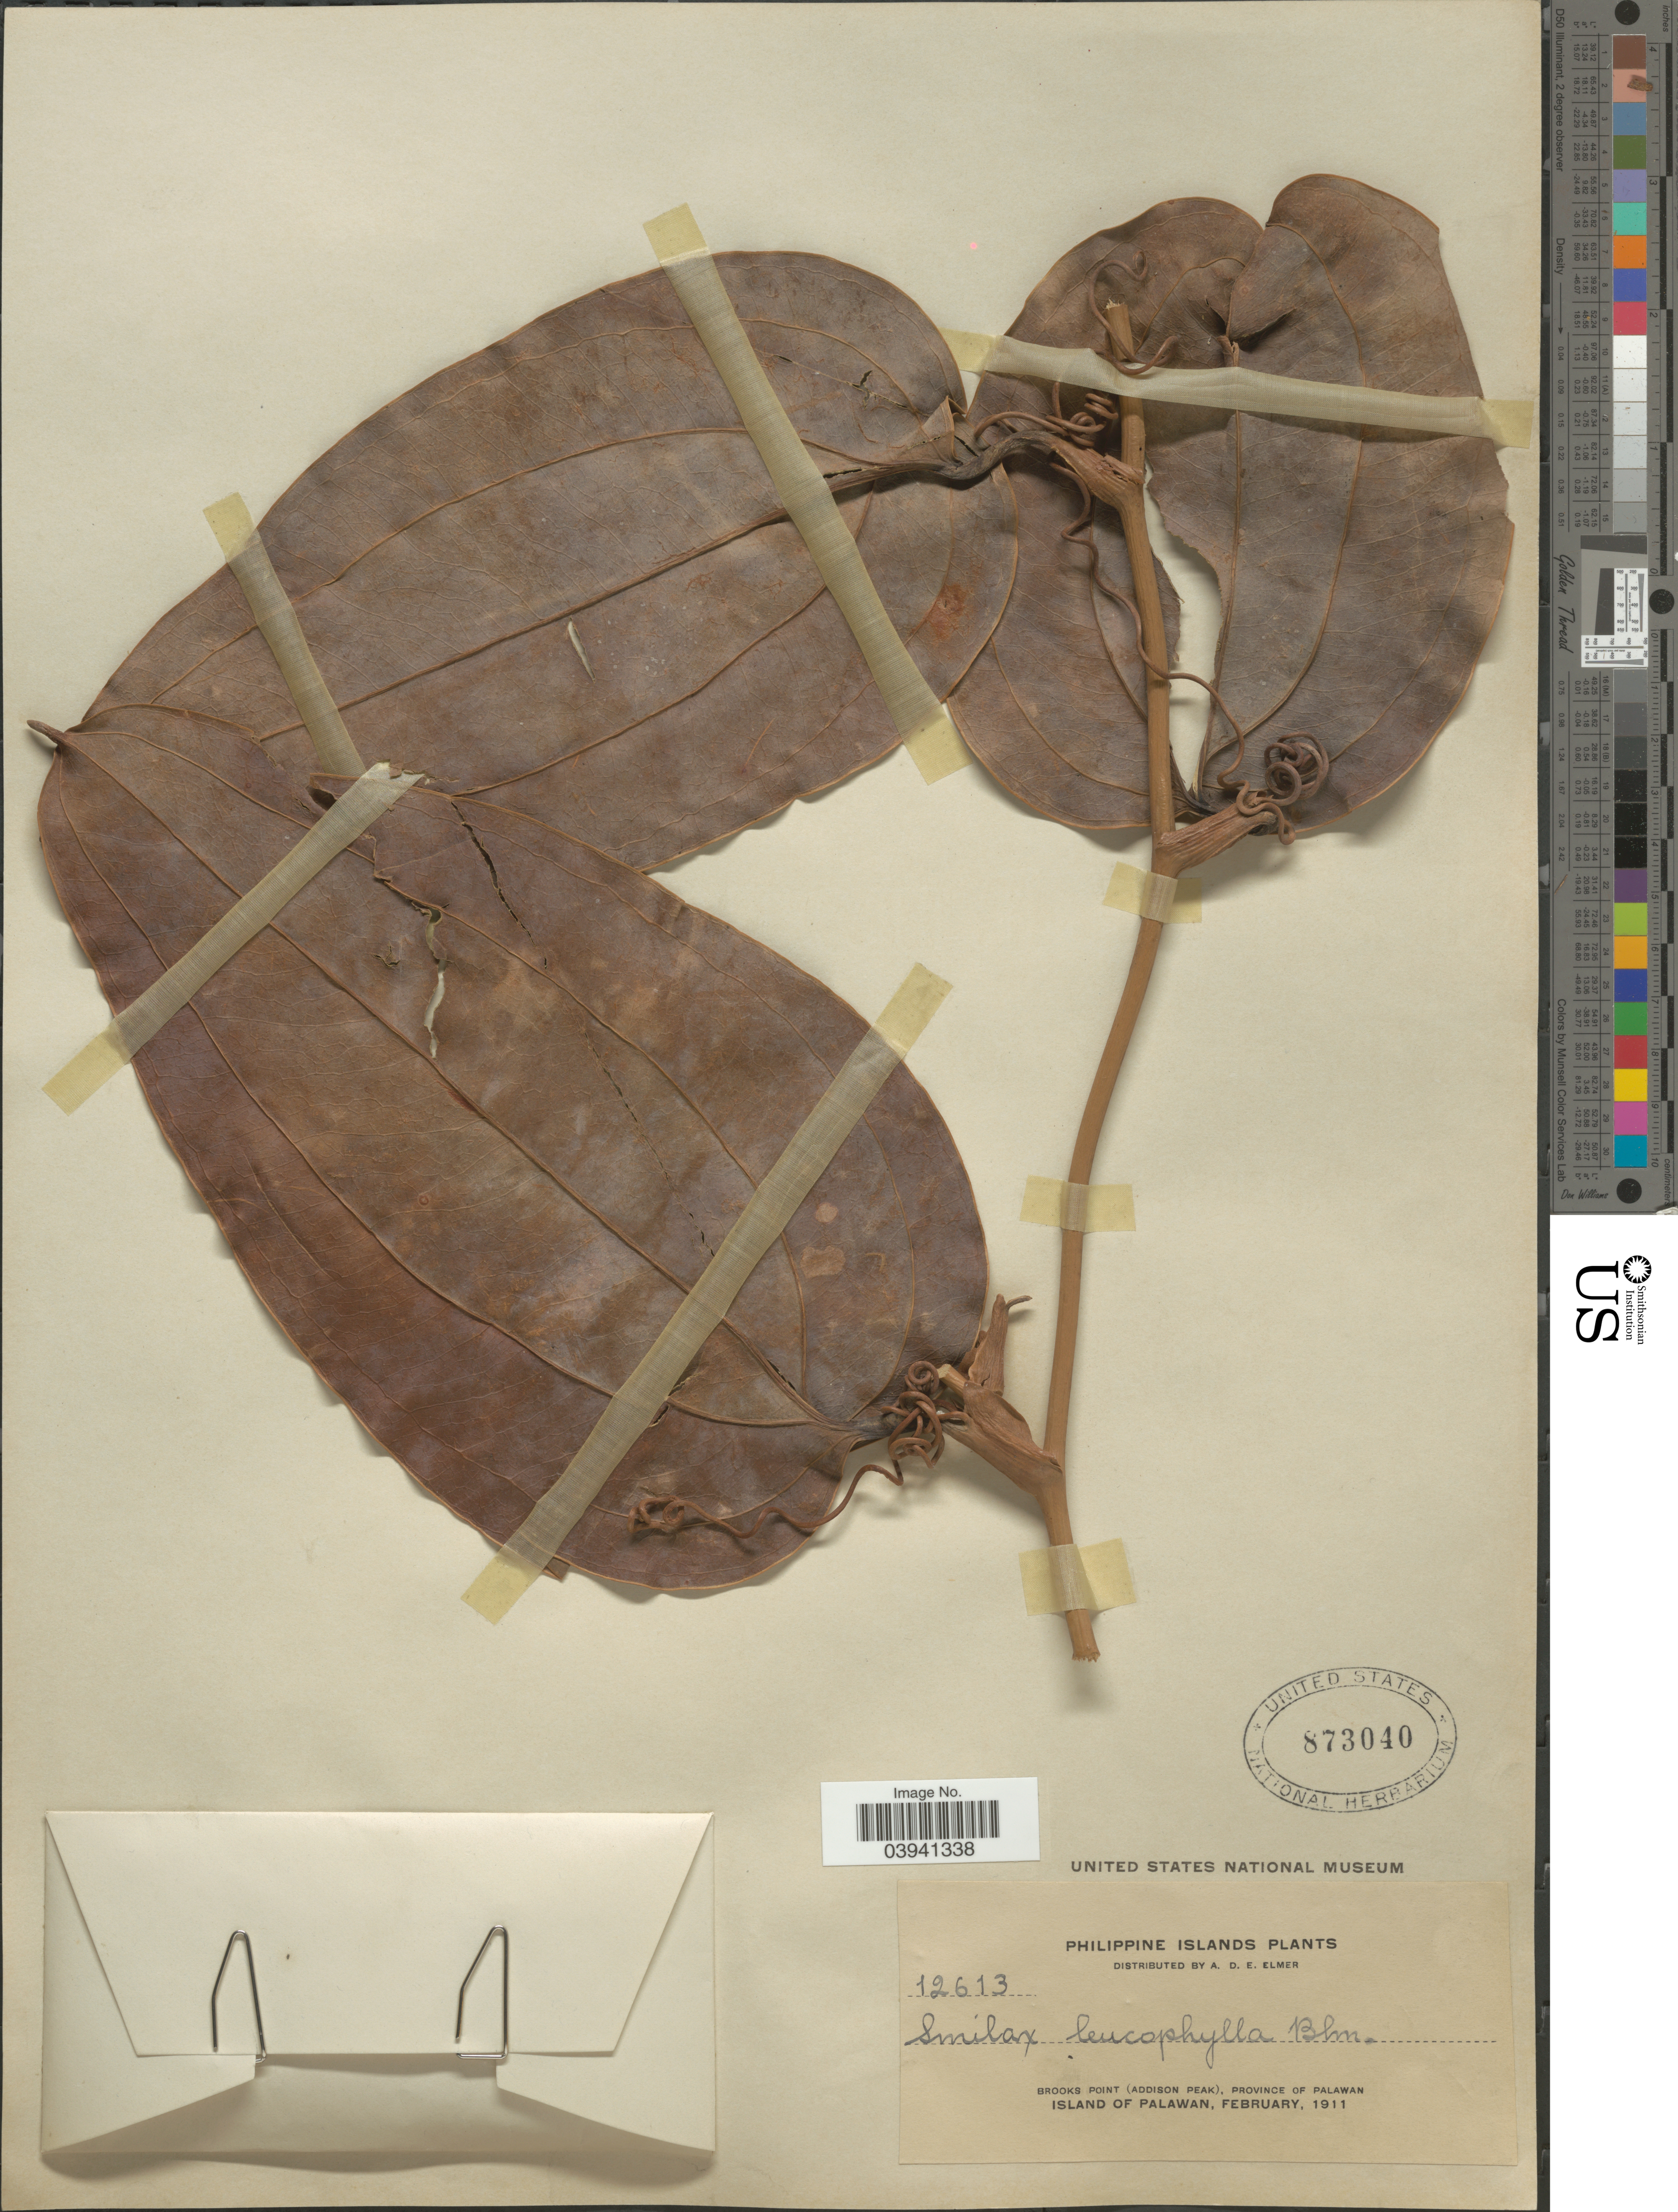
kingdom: Plantae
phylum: Tracheophyta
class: Liliopsida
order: Liliales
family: Smilacaceae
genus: Smilax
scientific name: Smilax leucophylla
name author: Blume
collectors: A. D. E. Elmer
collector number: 12613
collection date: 1911-02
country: Philippines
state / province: Mimaropa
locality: Philippine Islands. Brooks Point (Addison Peak), Island of Palawan.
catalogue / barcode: US 873040